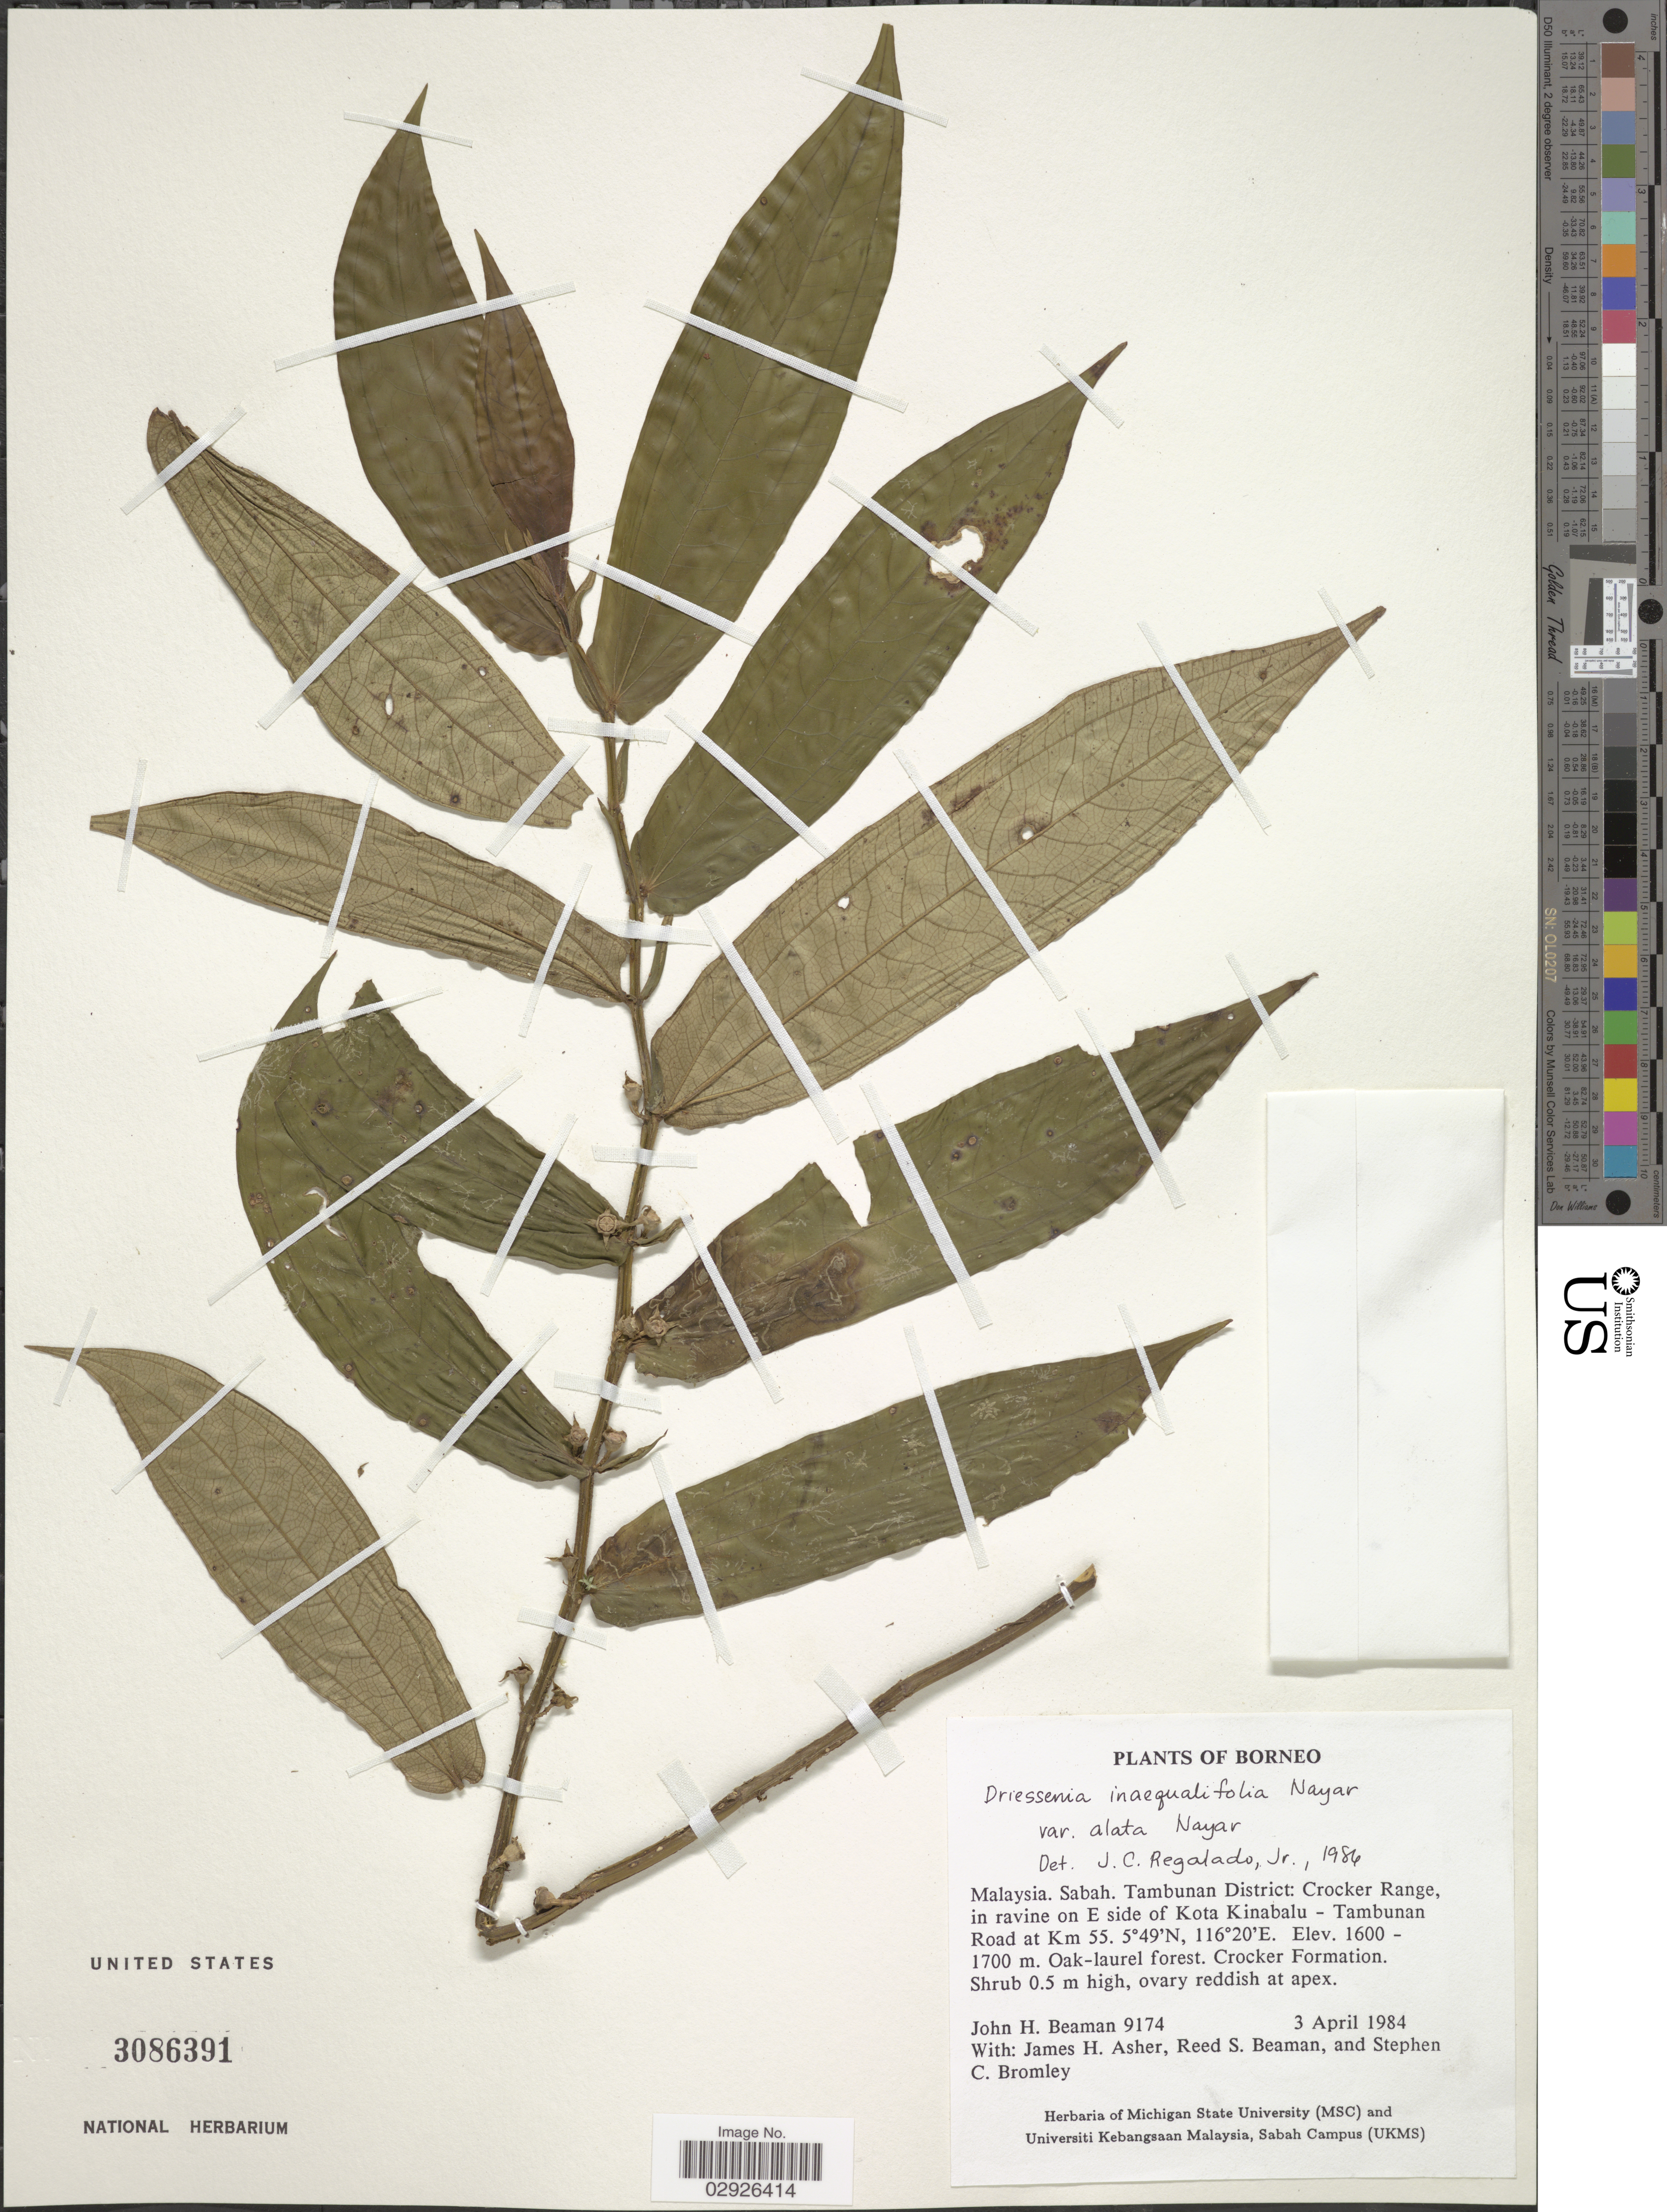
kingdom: Plantae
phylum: Tracheophyta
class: Magnoliopsida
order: Myrtales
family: Melastomataceae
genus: Driessenia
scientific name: Driessenia inaequalifolia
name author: Nayar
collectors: J. H. Beaman, J. Asher, R. S. Beaman & S. Bromley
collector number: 9174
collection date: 1984-04-03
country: Malaysia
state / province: Sabah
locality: Borneo, Tambunan District: Crocker Range, in ravine on E side of Kota Kinabalu - Tambunan Road at Km 55.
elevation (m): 1600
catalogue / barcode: US 3086391